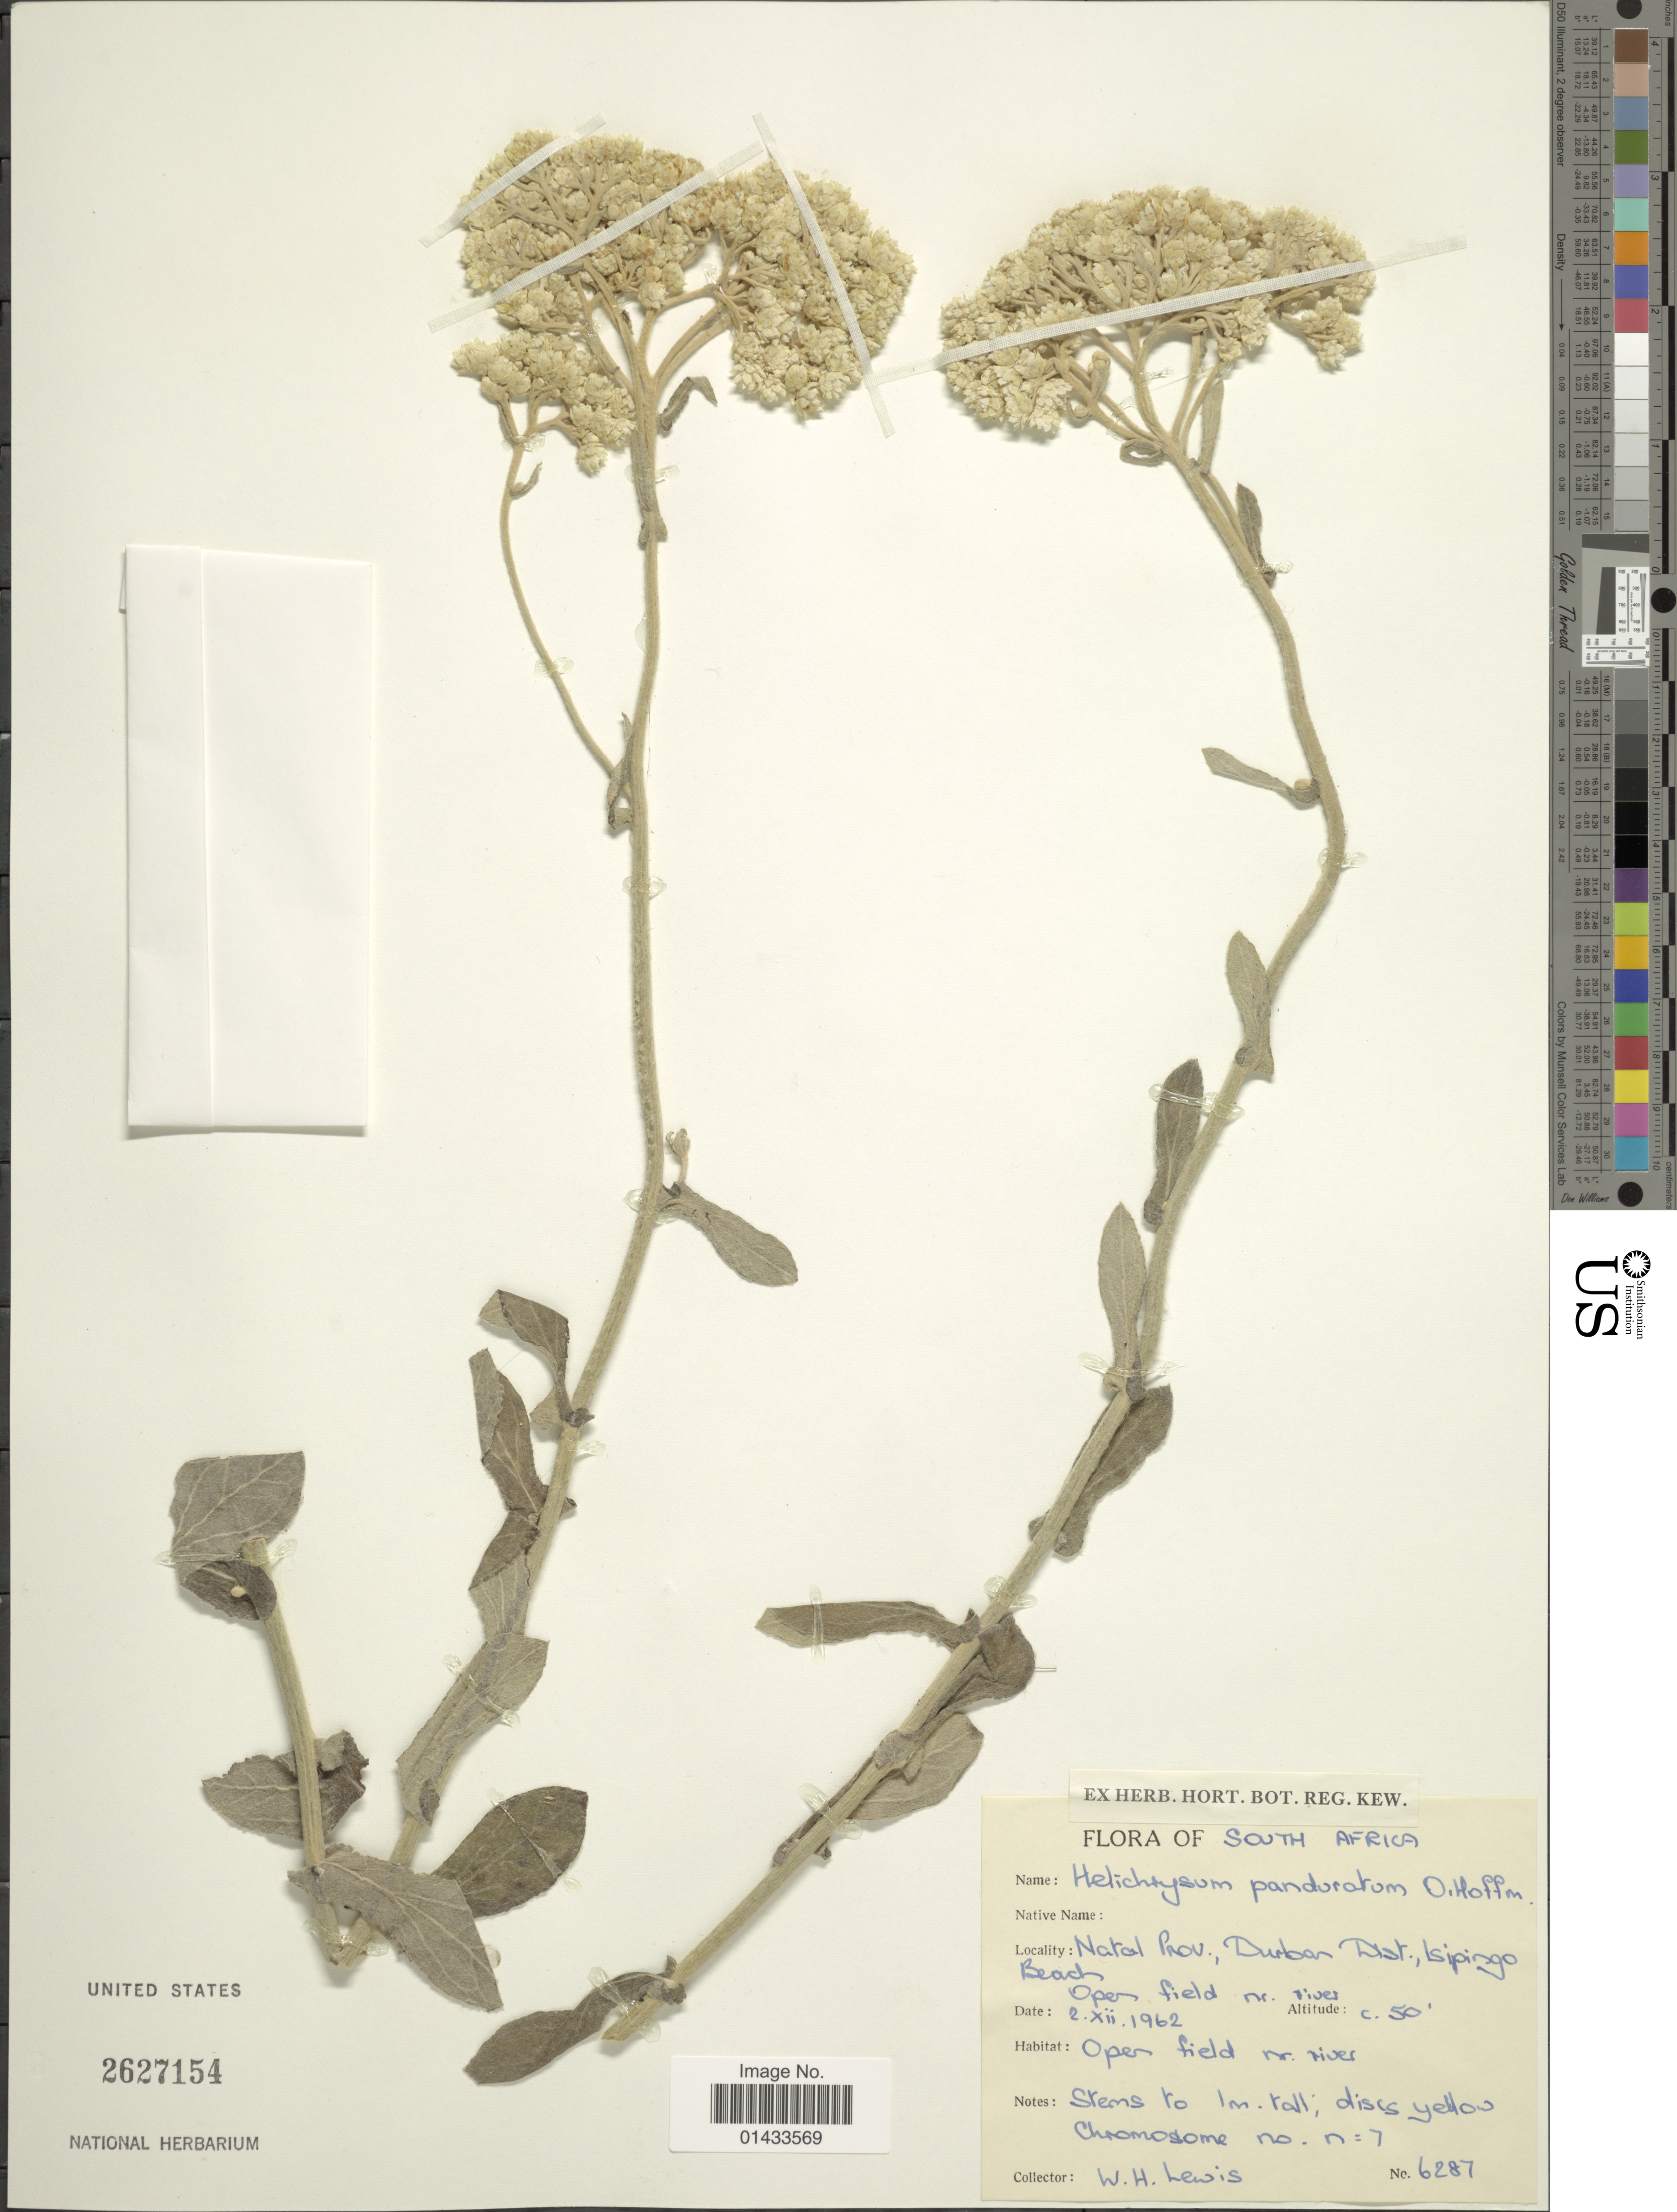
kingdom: Plantae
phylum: Tracheophyta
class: Magnoliopsida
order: Asterales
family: Asteraceae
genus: Helichrysum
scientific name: Helichrysum panduratum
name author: O. Hoffm.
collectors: W. H. Lewis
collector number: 6287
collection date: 1962-12-02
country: South Africa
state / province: KwaZulu-Natal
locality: Natal Prov., Durbar Dist., Isipingo Beach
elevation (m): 15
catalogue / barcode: US 2627154